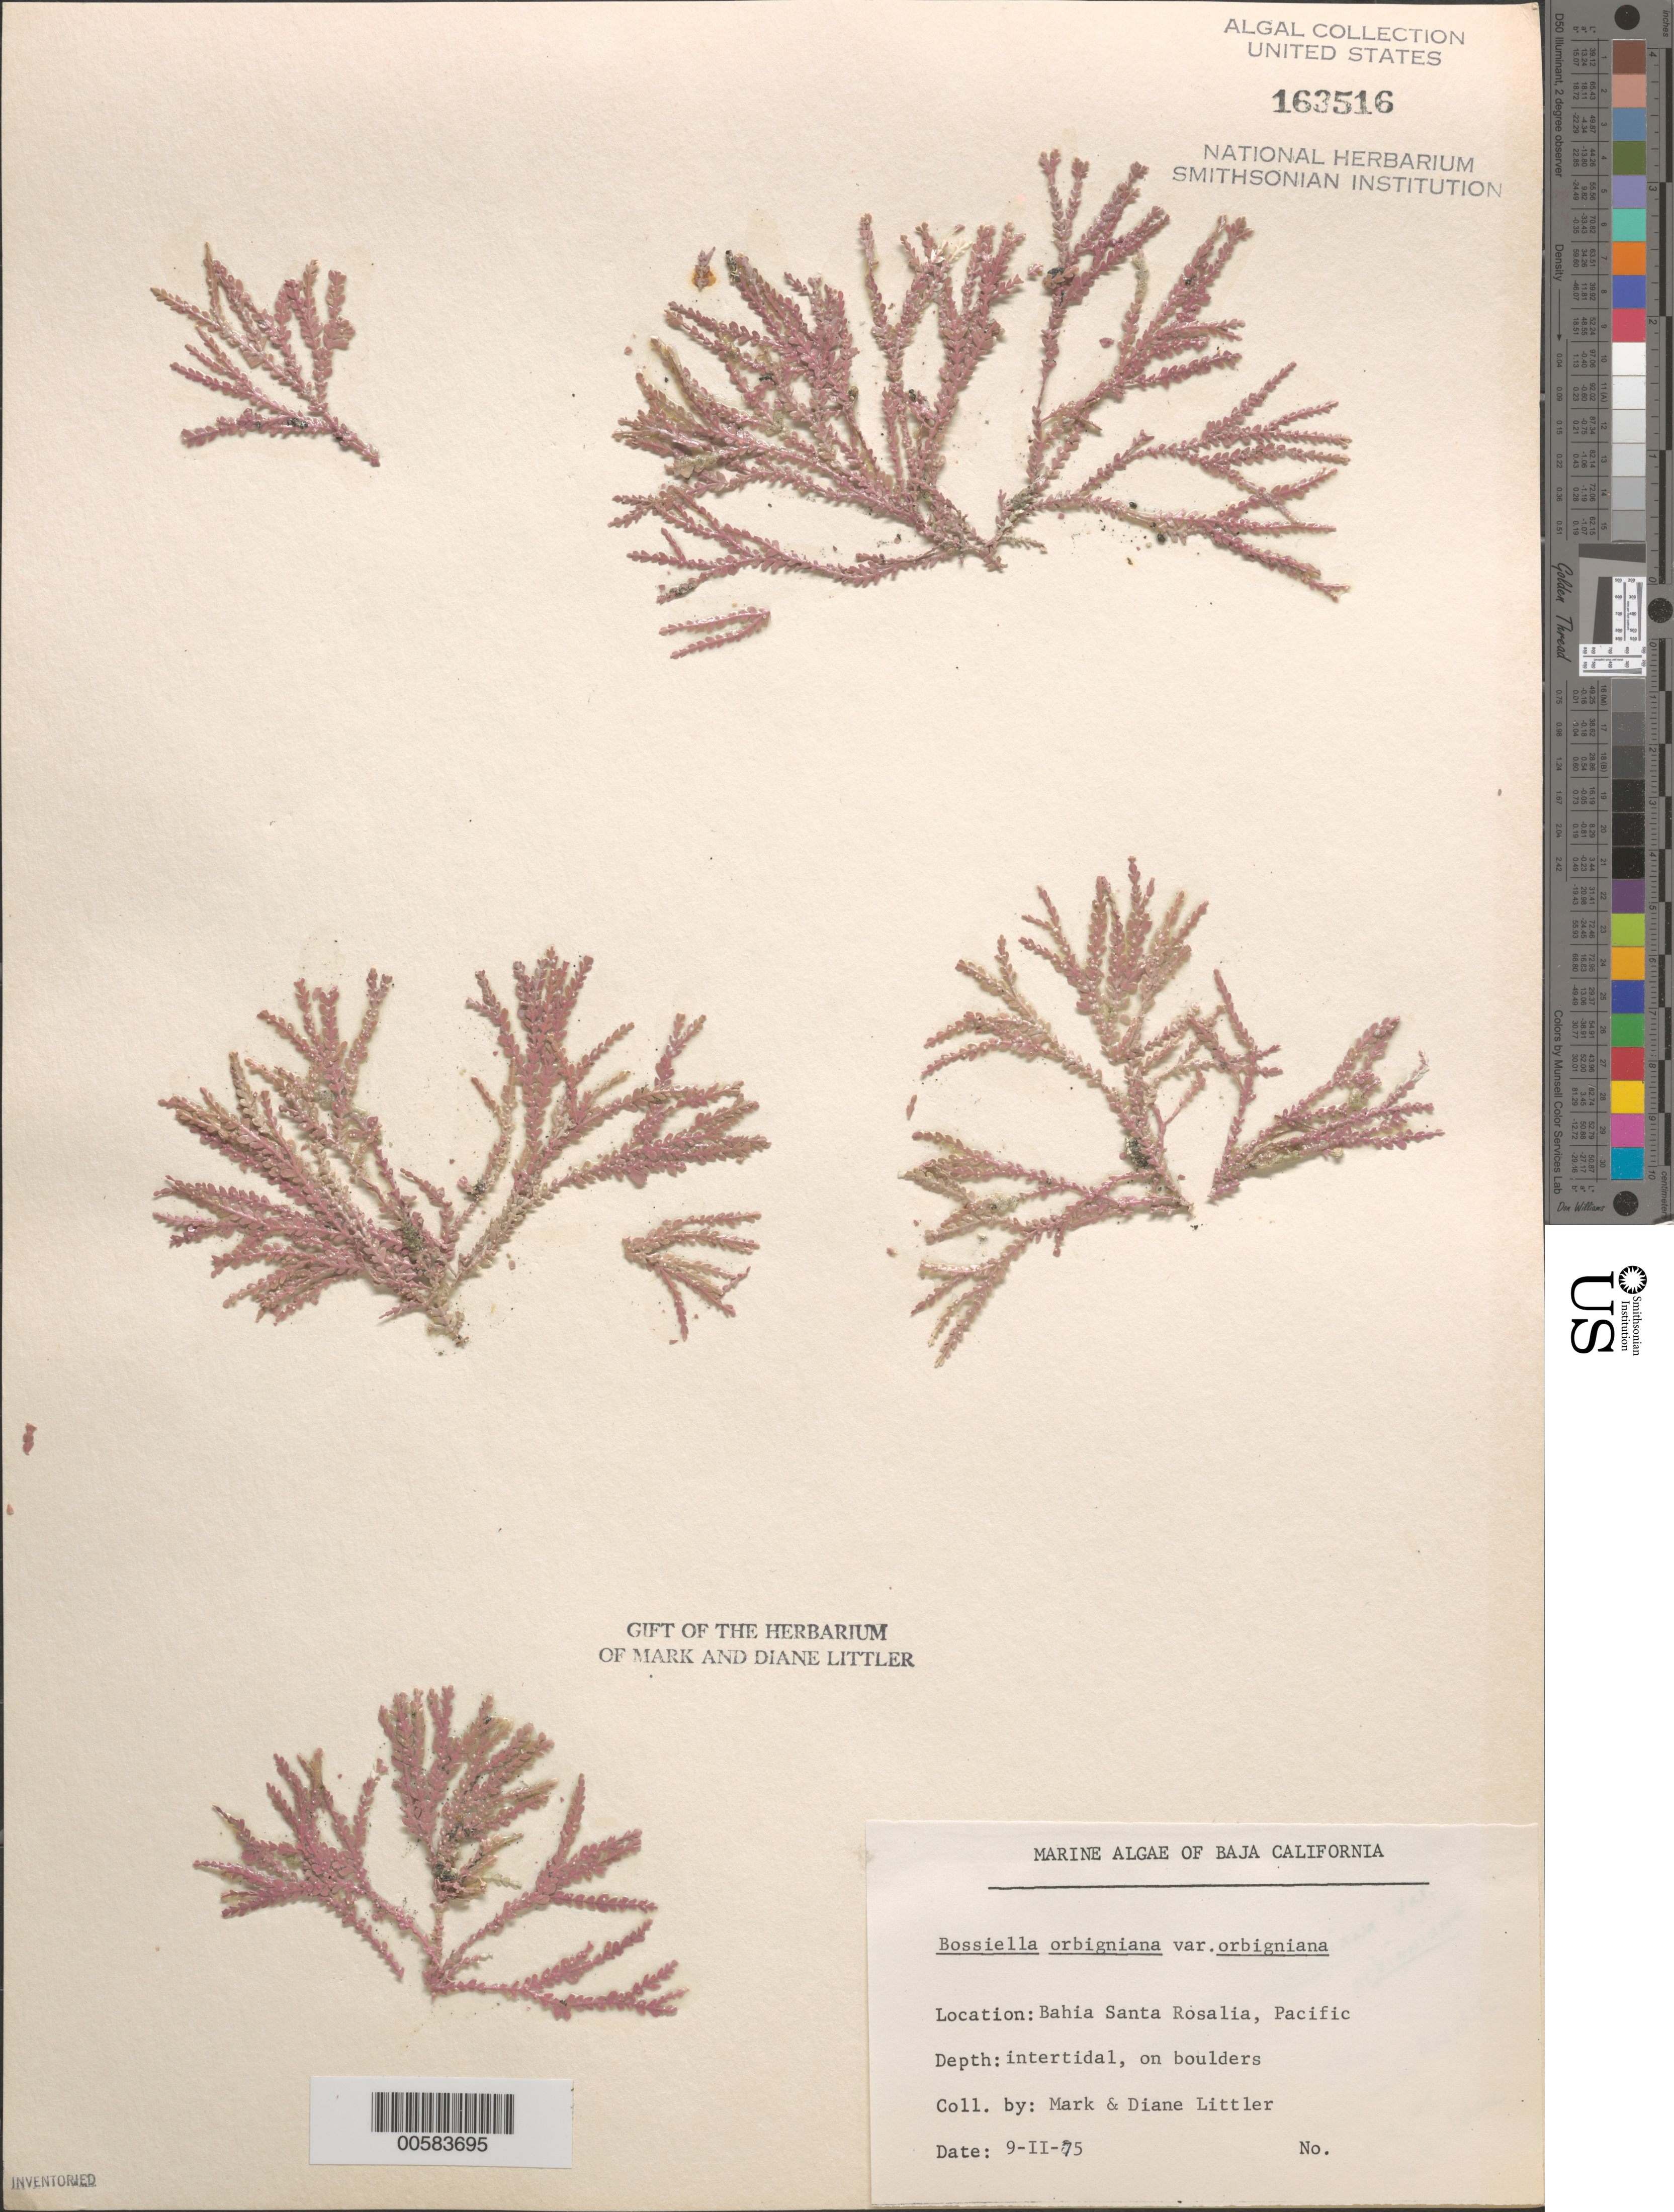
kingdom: Plantae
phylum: Rhodophyta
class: Florideophyceae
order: Corallinales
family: Corallinaceae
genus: Bossiella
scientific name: Bossiella orbigniana var. orbigniana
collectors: M. M. Littler & D. S. Littler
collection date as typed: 09 Feb 1975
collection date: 1975-02-09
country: Mexico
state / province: Baja California Sur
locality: Bahia Santa Rosalia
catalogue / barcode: US 163516